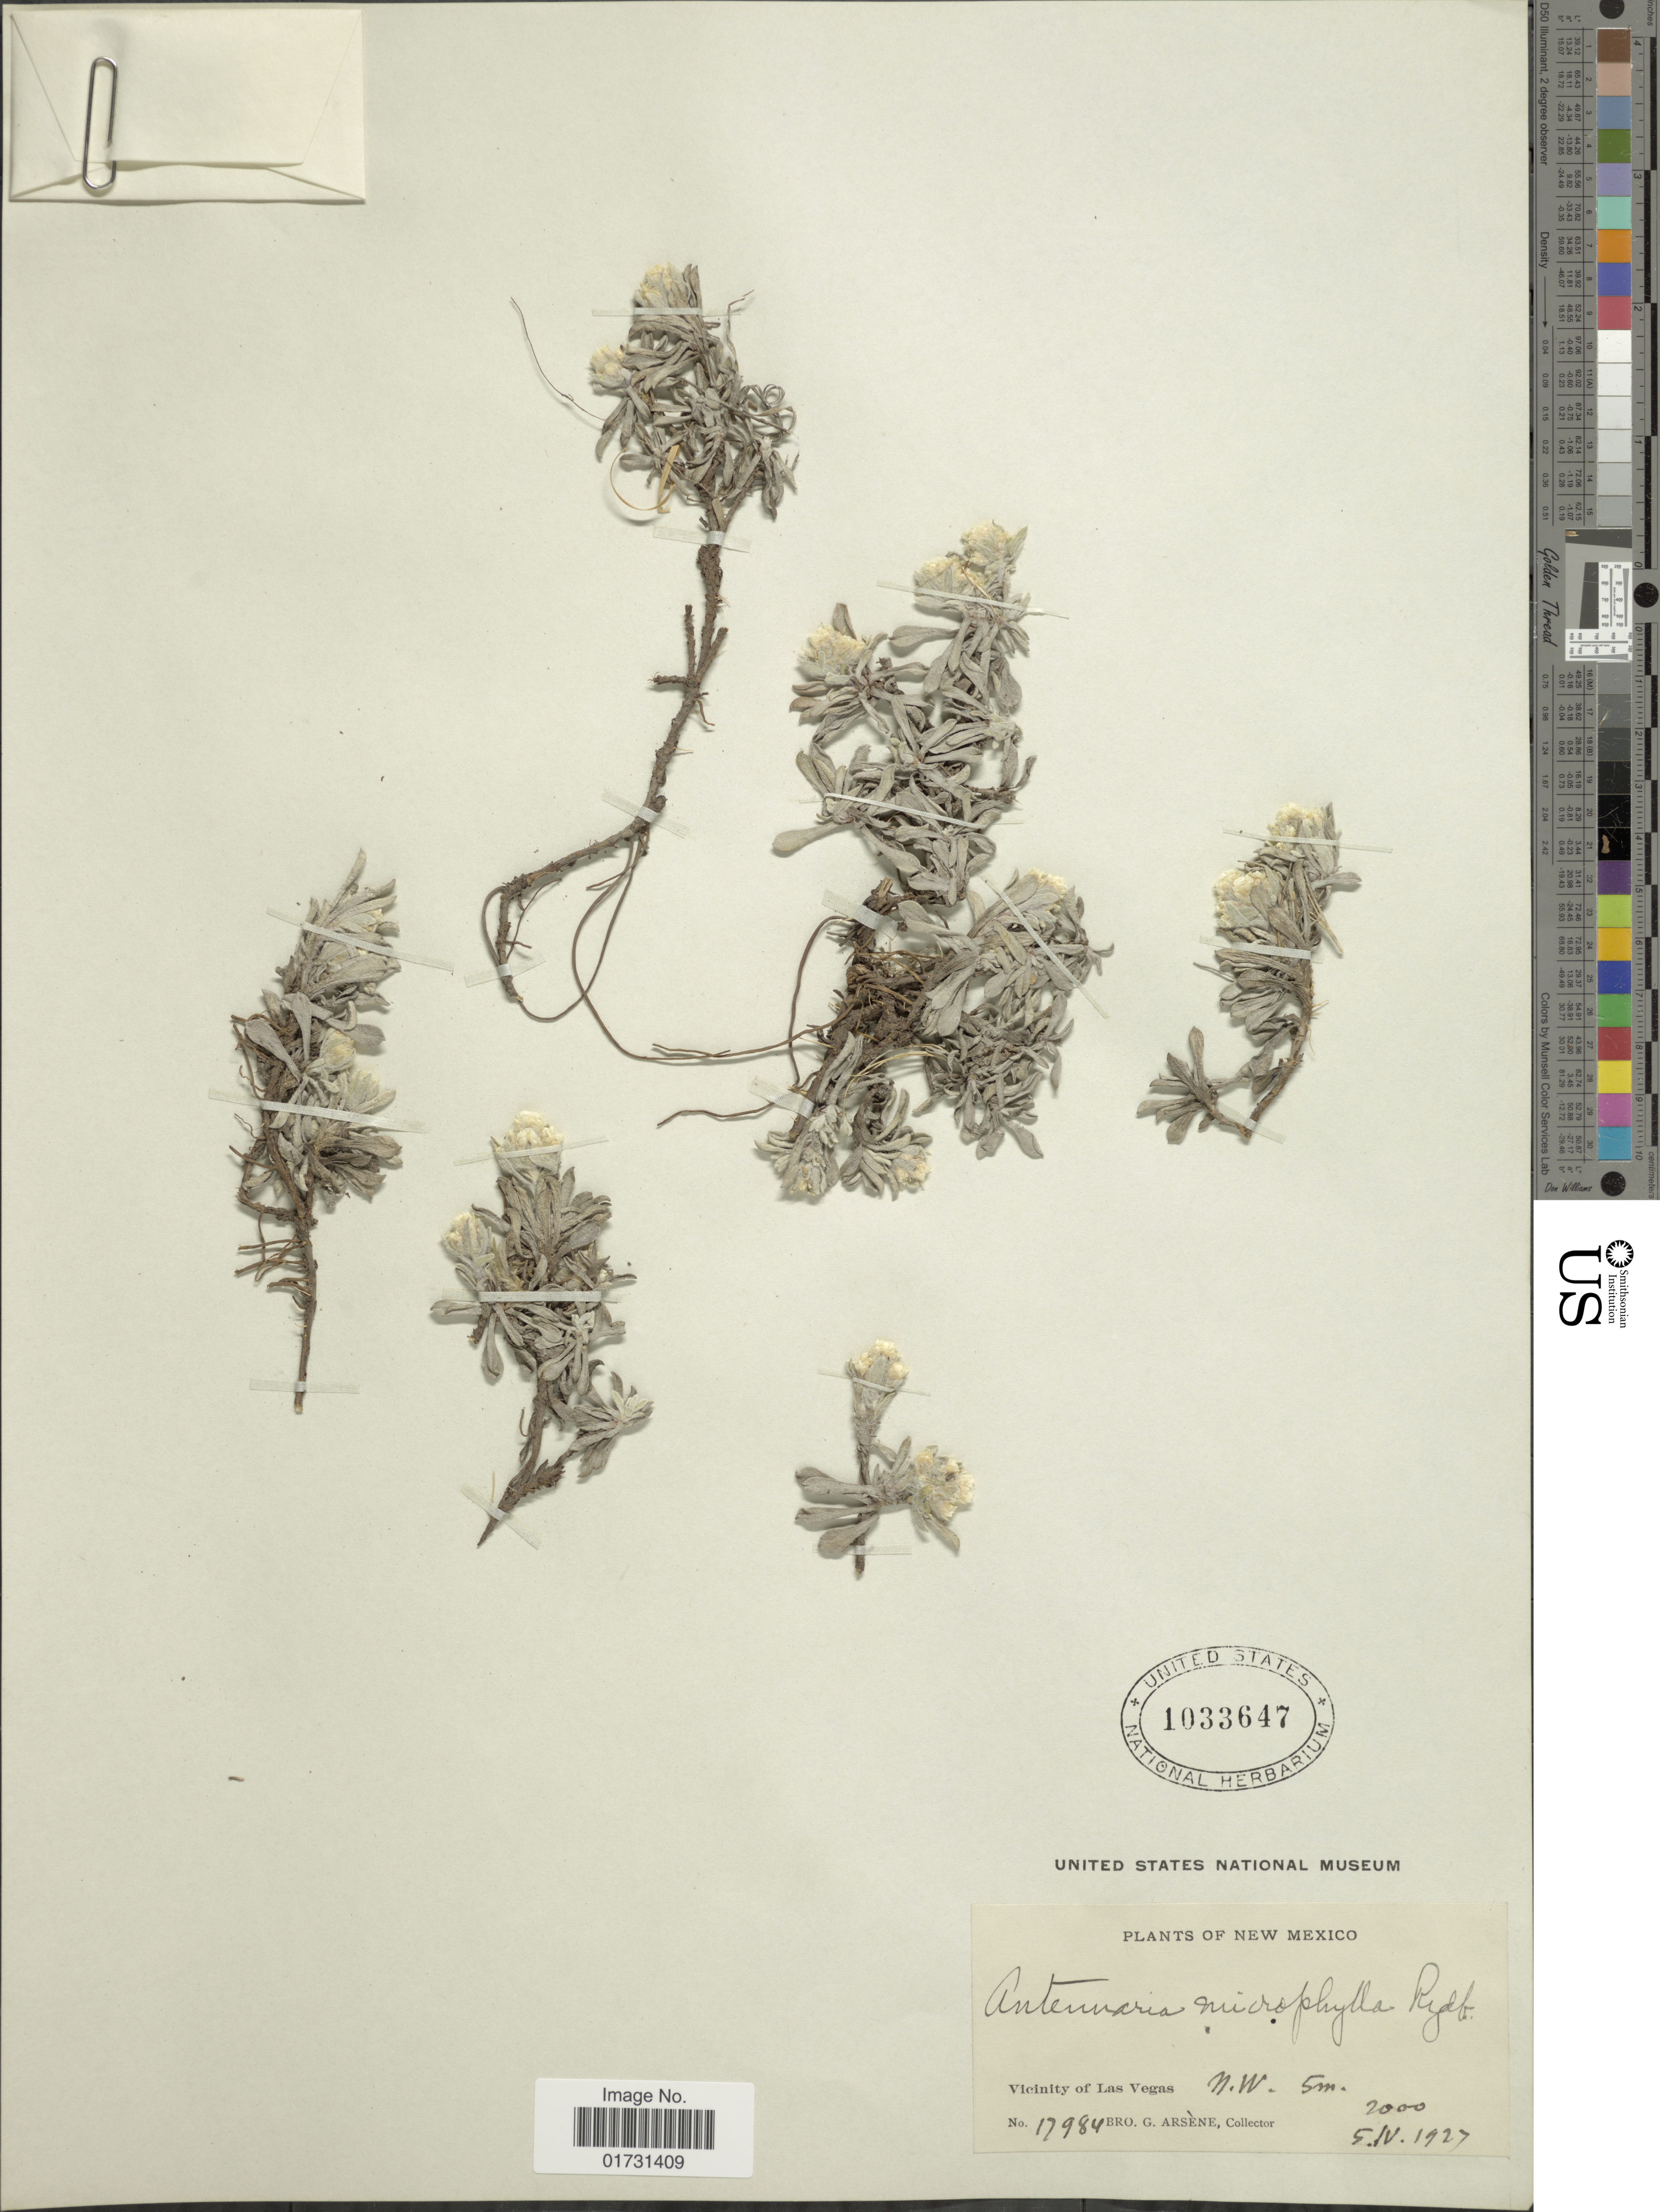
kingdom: Plantae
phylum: Tracheophyta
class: Magnoliopsida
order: Asterales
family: Asteraceae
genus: Antennaria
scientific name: Antennaria microphylla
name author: Rydb.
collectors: Bro. G. Arsène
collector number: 17984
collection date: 1927-04-05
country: United States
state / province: New Mexico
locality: Vicinity of Las Vegas, N. W.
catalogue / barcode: US 1033647